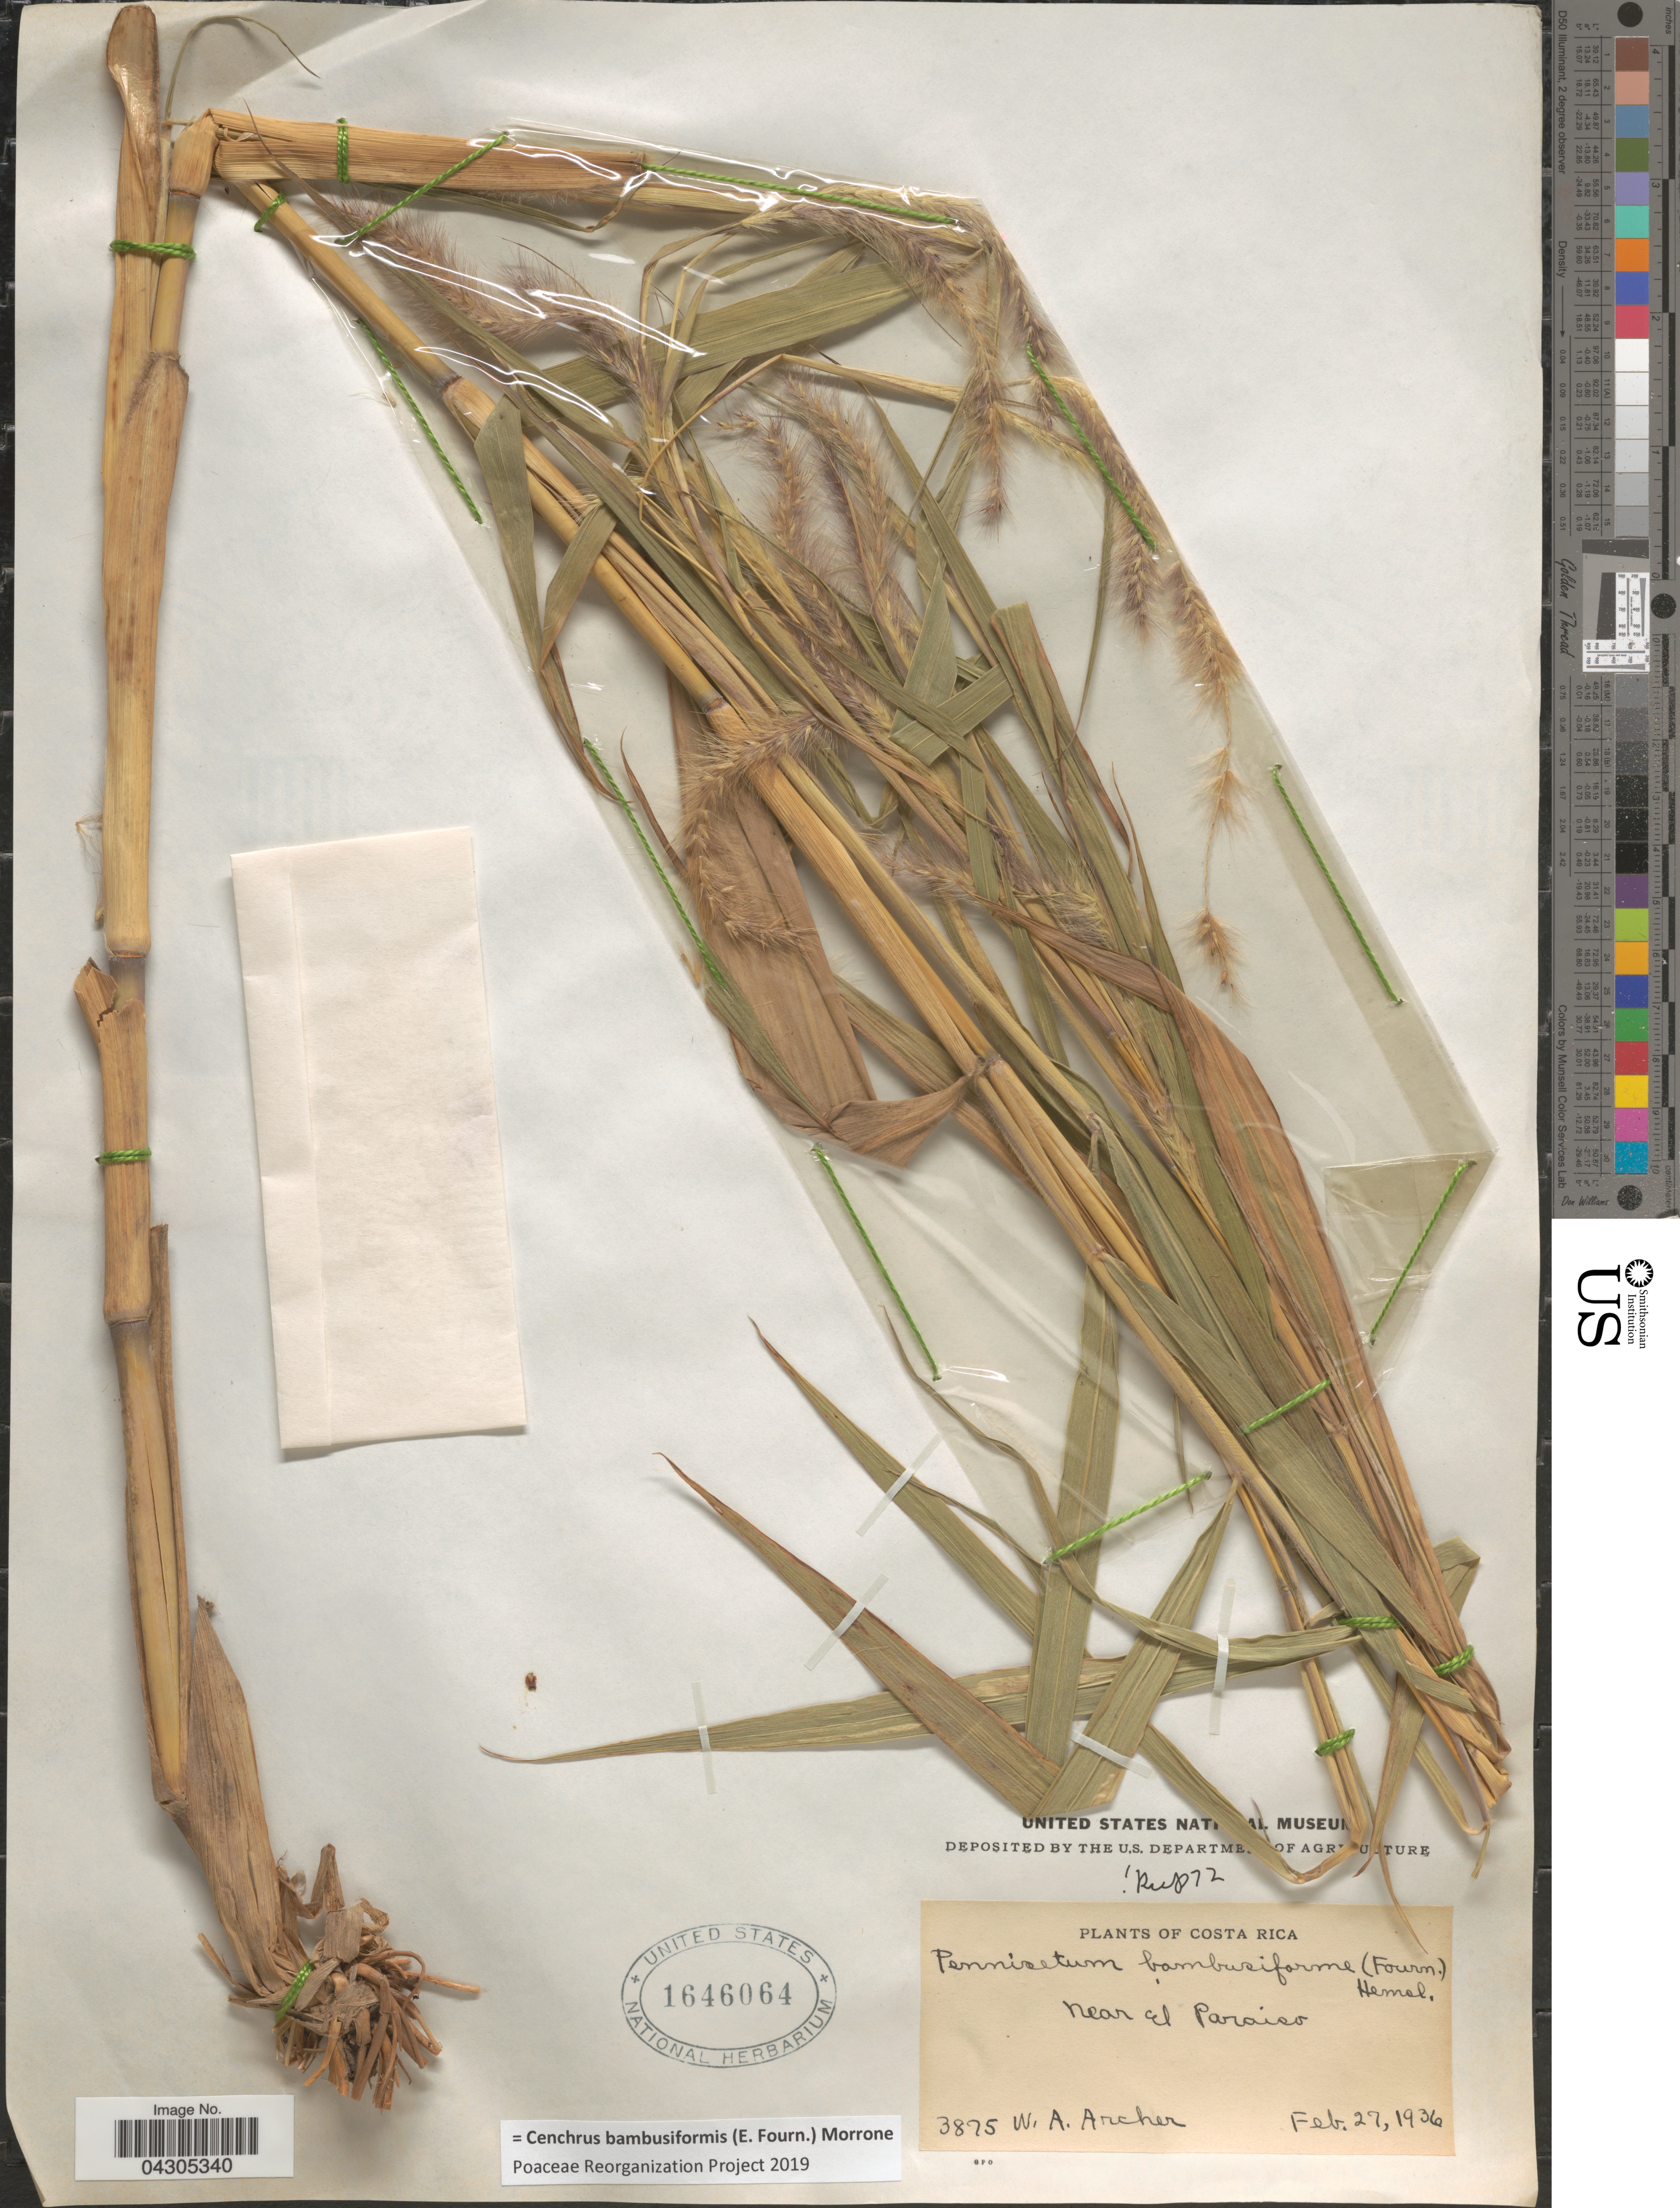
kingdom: Plantae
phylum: Tracheophyta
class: Liliopsida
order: Poales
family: Poaceae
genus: Cenchrus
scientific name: Cenchrus bambusiformis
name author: (E. Fourn.) Morrone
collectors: W. Archer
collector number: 3875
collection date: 1936-02-27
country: Costa Rica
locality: Near El Paraiso.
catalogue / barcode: US 1646064